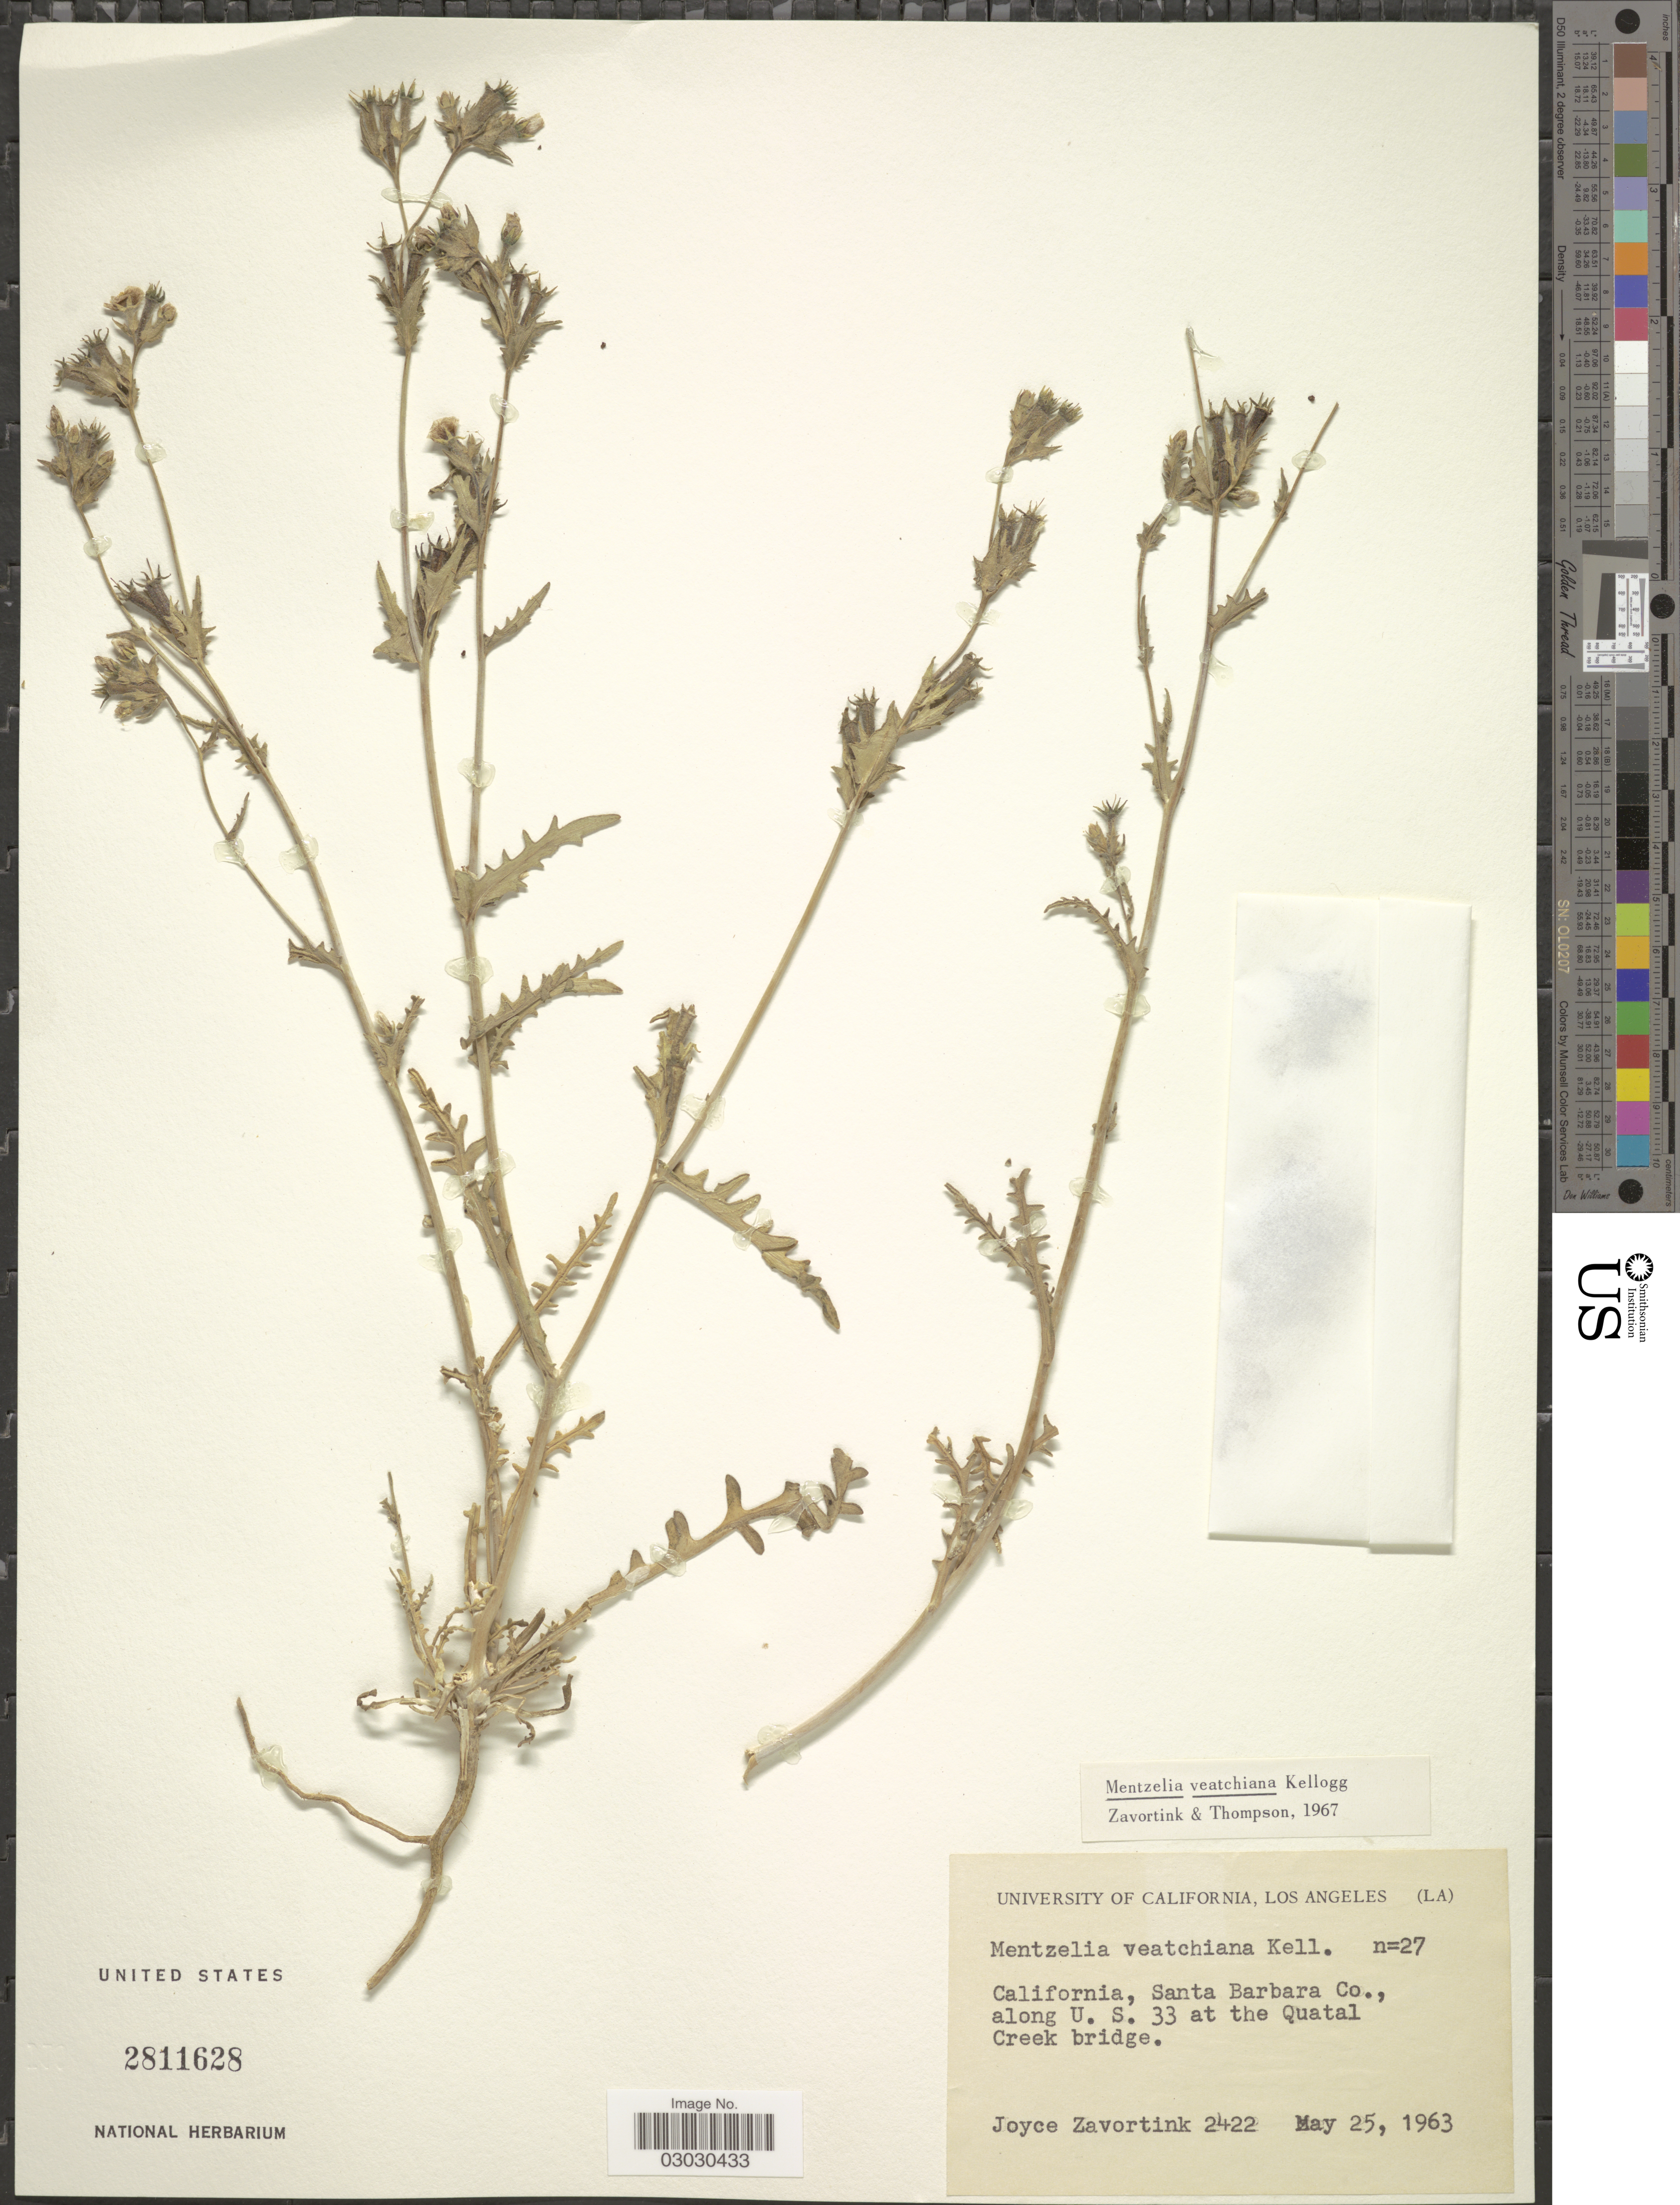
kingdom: Plantae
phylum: Tracheophyta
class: Magnoliopsida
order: Cornales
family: Loasaceae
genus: Mentzelia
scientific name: Mentzelia veatchiana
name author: Kellogg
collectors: J. Zavortink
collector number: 2422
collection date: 1963-05-25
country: United States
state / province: California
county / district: Santa Barbara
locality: Santa Barbara Co., along U.S. 33 at the Quatal Creek bridge.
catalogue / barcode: US 2811628